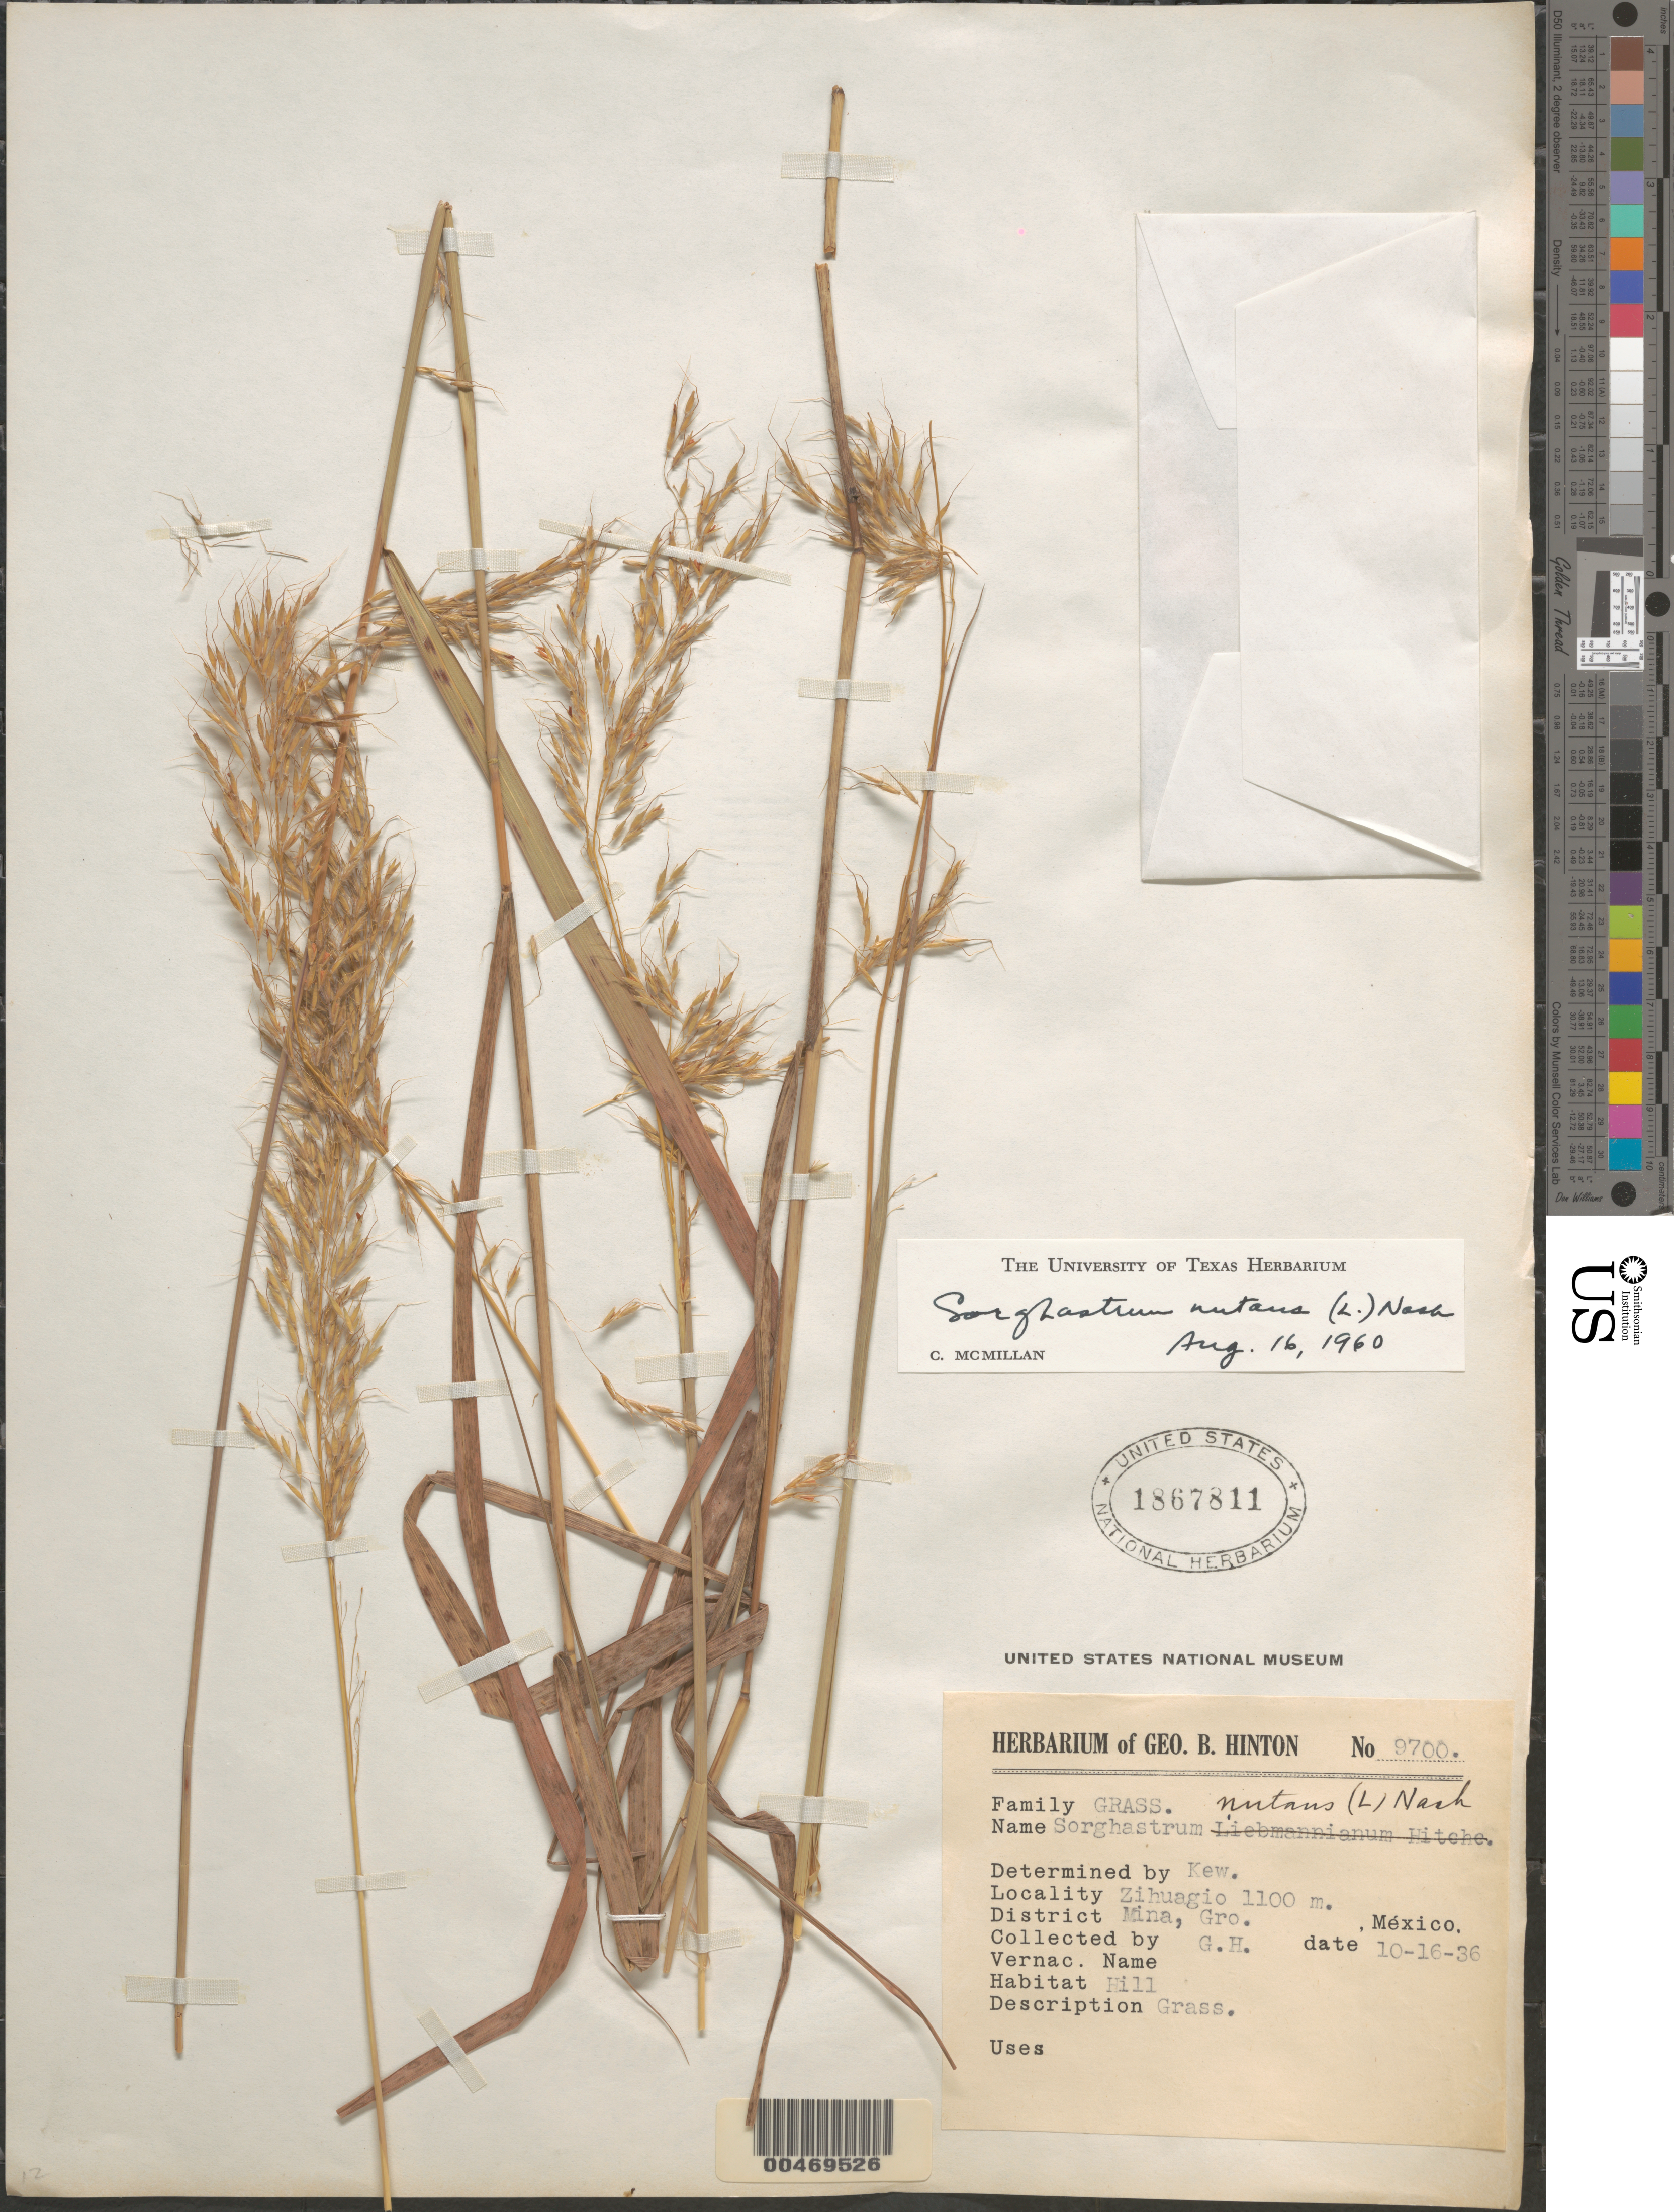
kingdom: Plantae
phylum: Tracheophyta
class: Liliopsida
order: Poales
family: Poaceae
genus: Sorghastrum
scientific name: Sorghastrum nutans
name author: (L.) Nash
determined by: McMillan, C.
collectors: G. B. Hinton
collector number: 9700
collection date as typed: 16 Oct 1936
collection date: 1936-10-16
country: Mexico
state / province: Guerrero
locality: Zihuagio, Mina Dist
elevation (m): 1100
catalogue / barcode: US 1867811